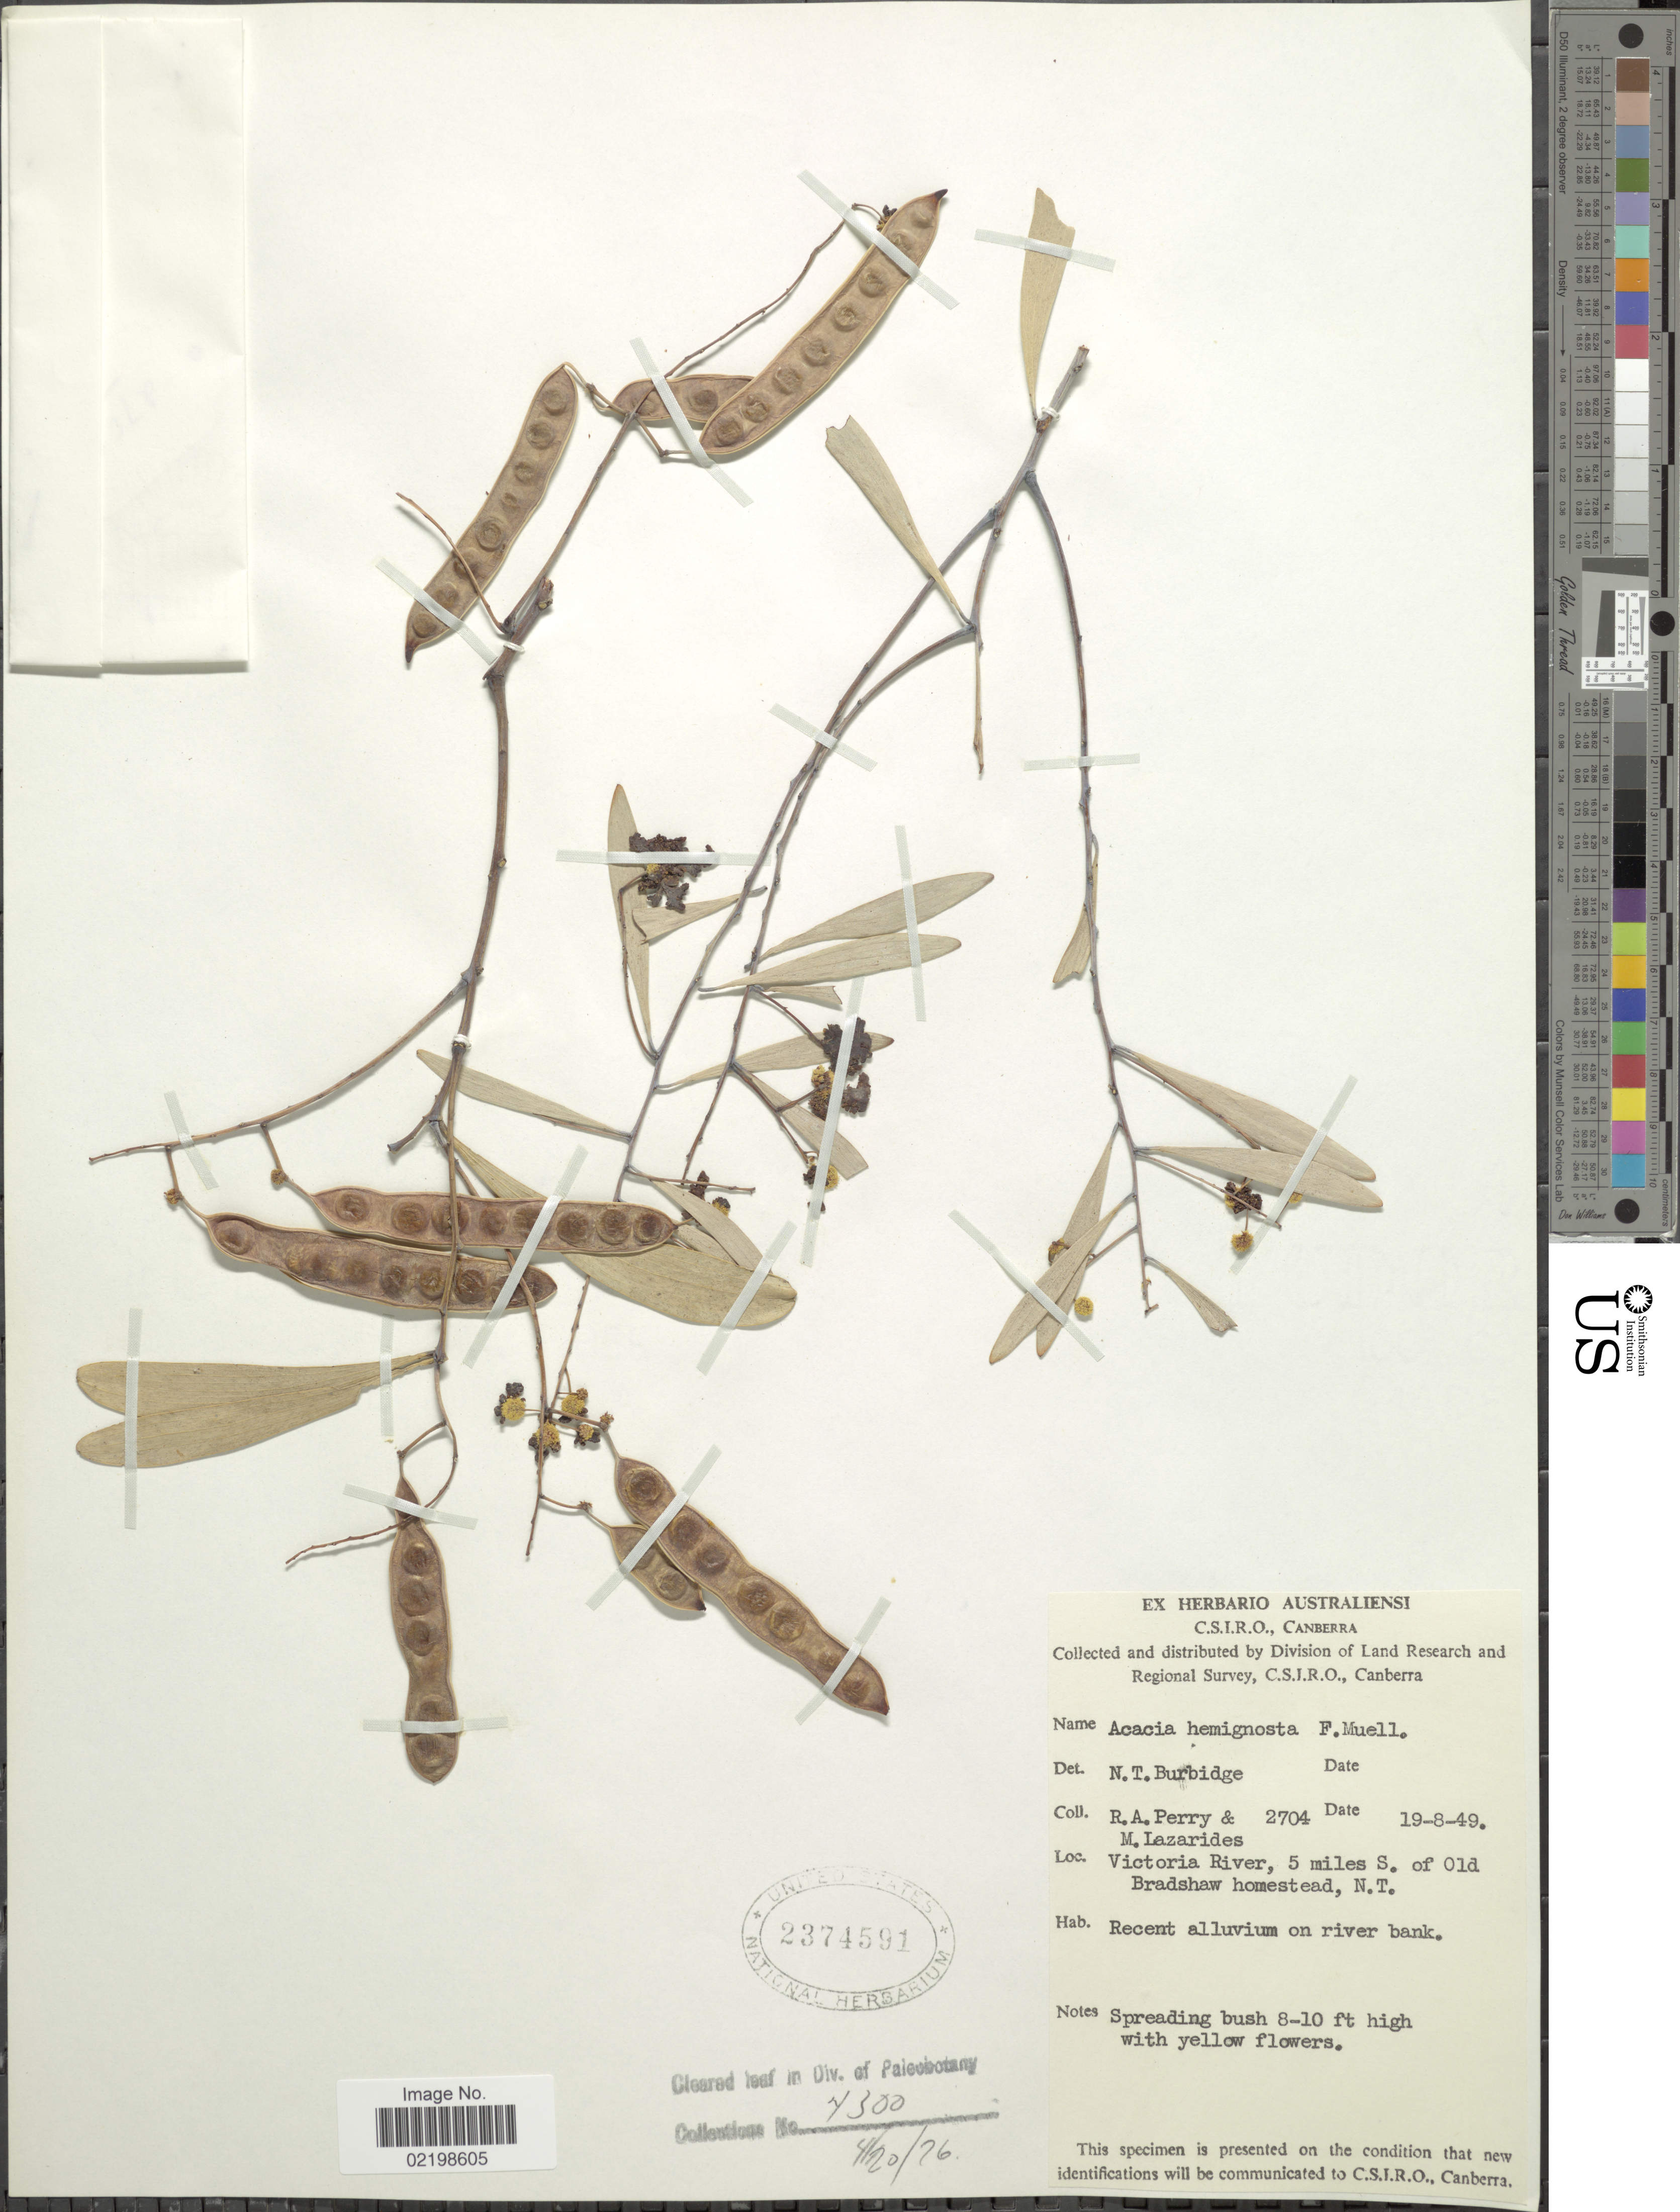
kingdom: Plantae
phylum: Tracheophyta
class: Magnoliopsida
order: Fabales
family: Fabaceae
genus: Acacia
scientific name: Acacia hemignosta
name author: F. Muell.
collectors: Perry, R. A. & M. Lazarides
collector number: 2704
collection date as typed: Transcribed d/m/y: 19/8/49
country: Australia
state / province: Northern Territory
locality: Victoria River, 5 miles S. of Old Bradshaw homestead N.T.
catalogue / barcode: US 2374591